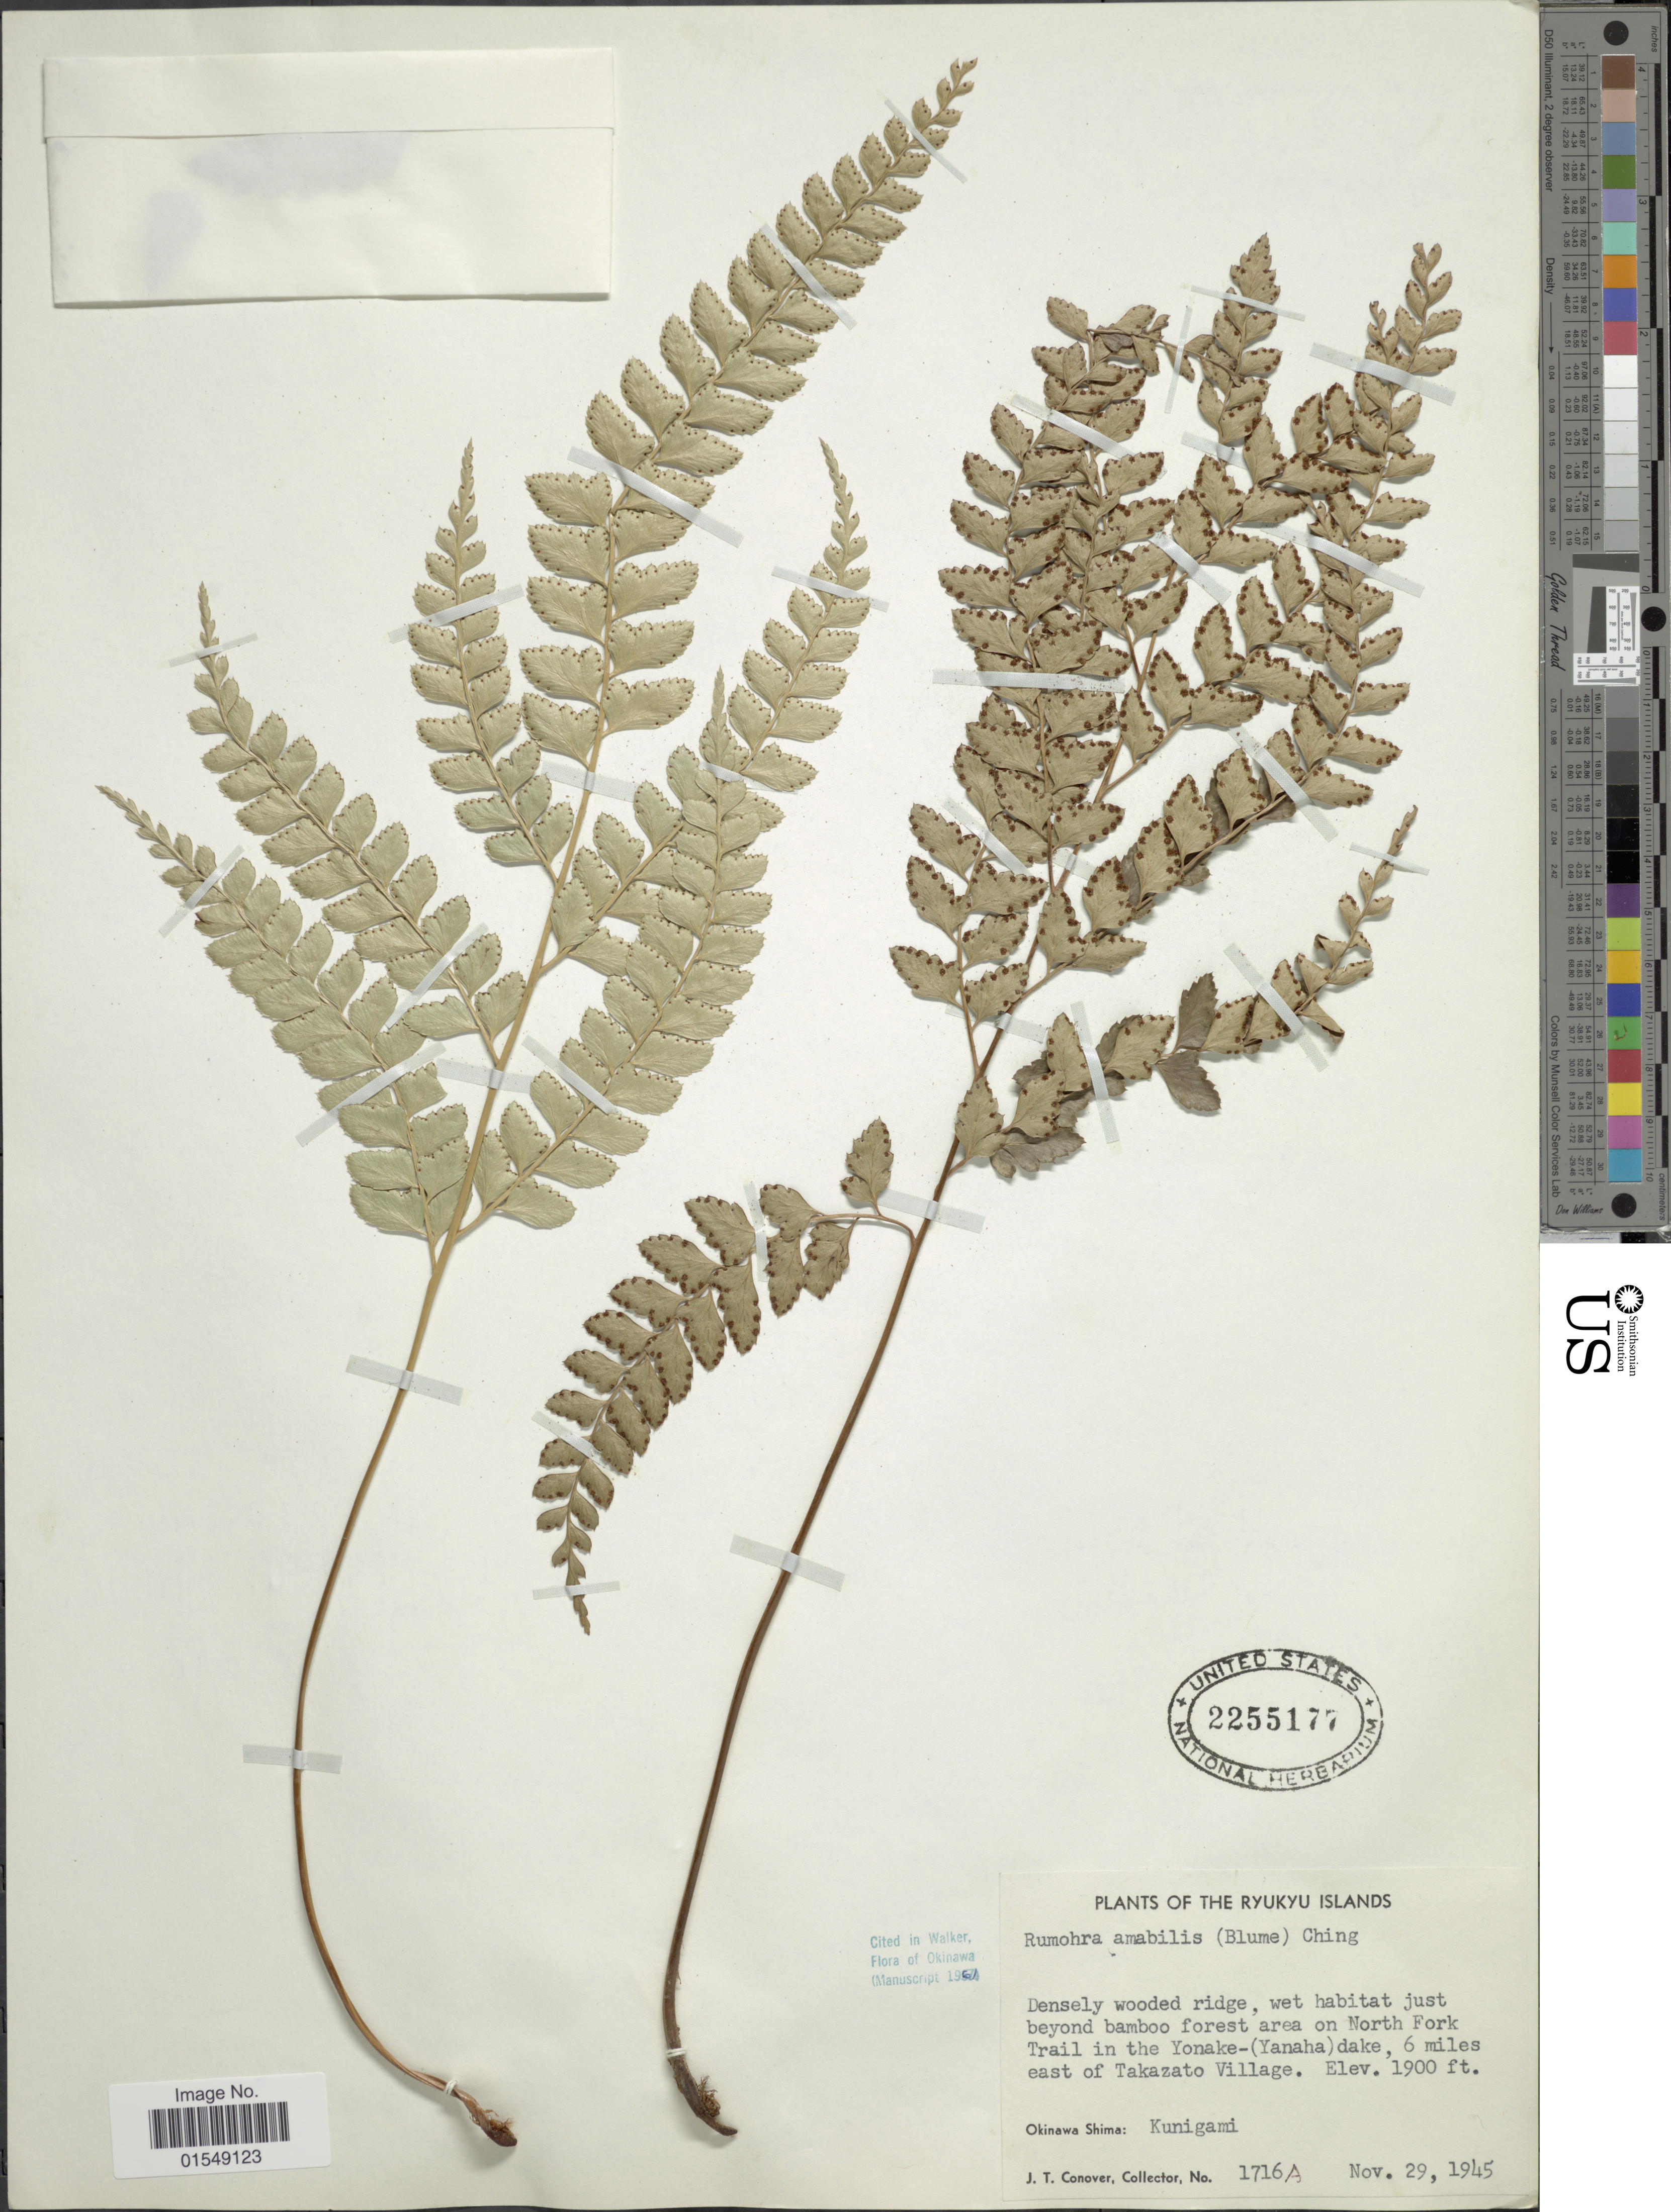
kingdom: Plantae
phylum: Tracheophyta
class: Polypodiopsida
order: Polypodiales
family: Dryopteridaceae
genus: Arachniodes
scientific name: Arachniodes okinawensis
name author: Nakaike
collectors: J. T. Conover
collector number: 1716A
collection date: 1945-11-29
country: Japan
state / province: Okinawa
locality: Ryukyu Islands, trail in the Yonake- (Yanaha)dake, 6 miles east of Takazato Village, Okinawa Shima: Kunigami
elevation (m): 579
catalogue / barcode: US 2255177